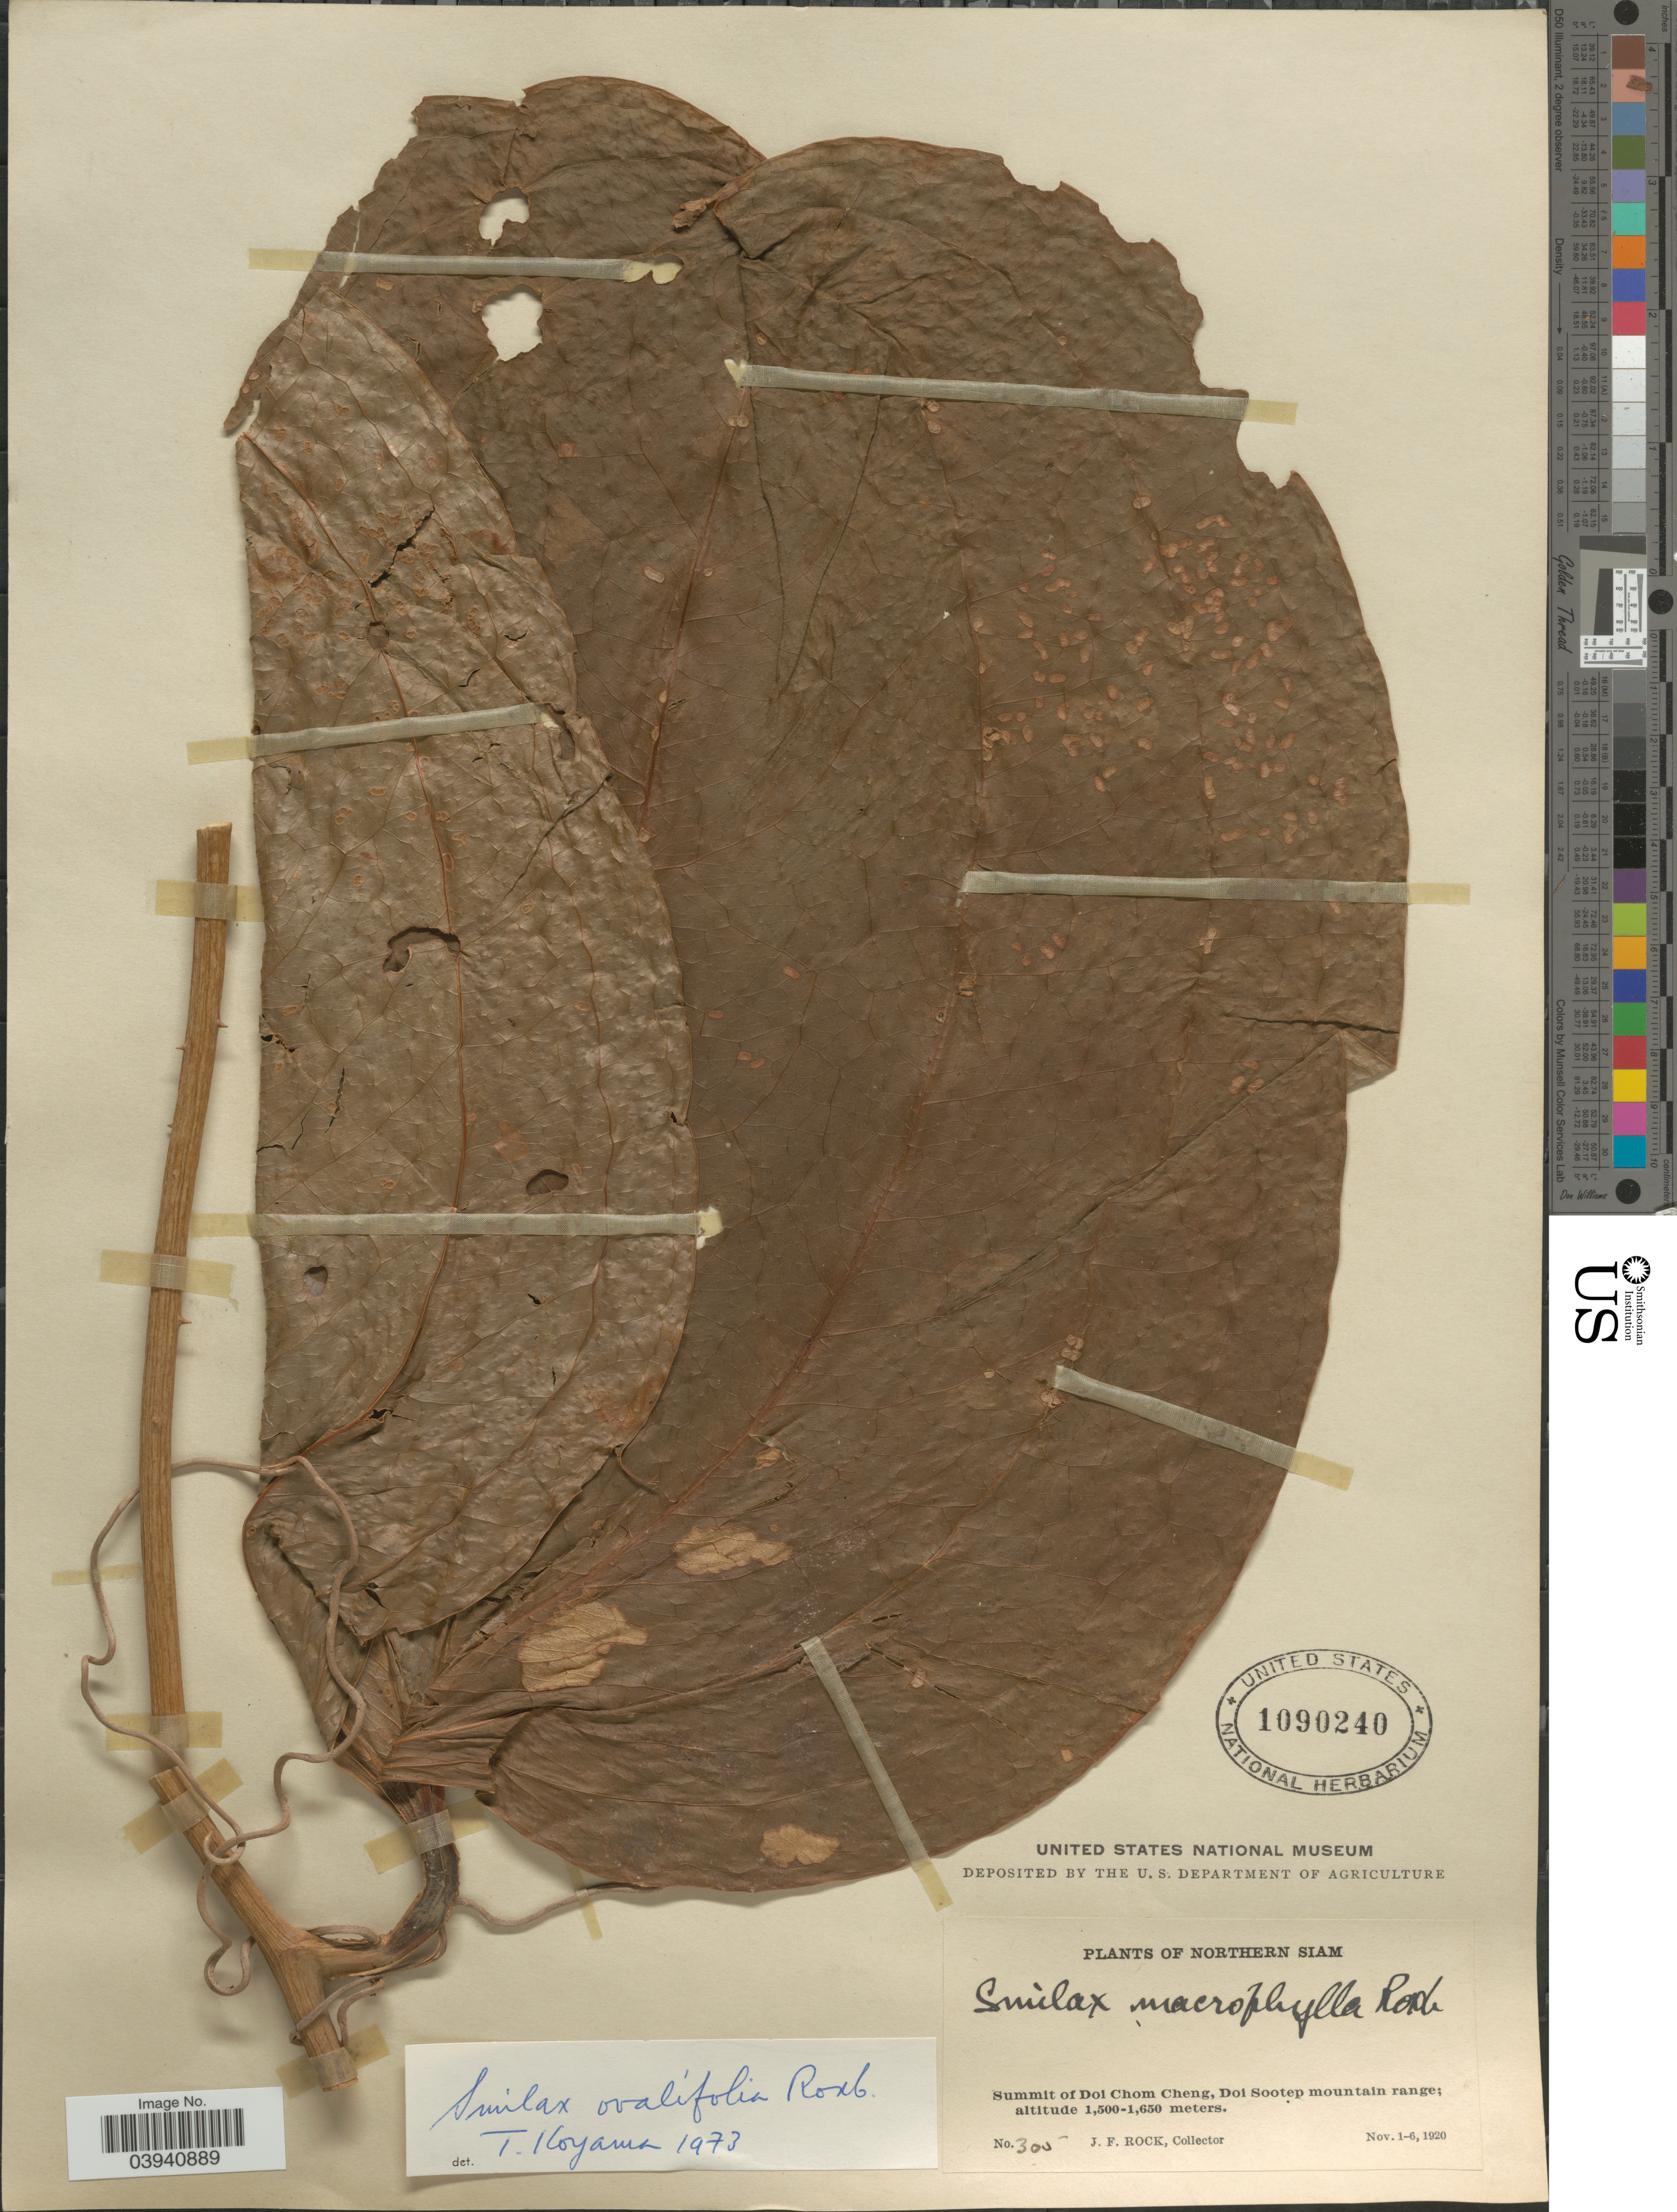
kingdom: Plantae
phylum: Tracheophyta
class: Liliopsida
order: Liliales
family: Smilacaceae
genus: Smilax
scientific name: Smilax ovalifolia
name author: Roxb. ex D. Don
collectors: J. Rock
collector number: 305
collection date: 1920-11-01/1920-11-06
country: Thailand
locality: Northern Siam. Summit of Doi Chom Cheng, Doi Sootep mountain range.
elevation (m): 1500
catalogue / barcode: US 1090240